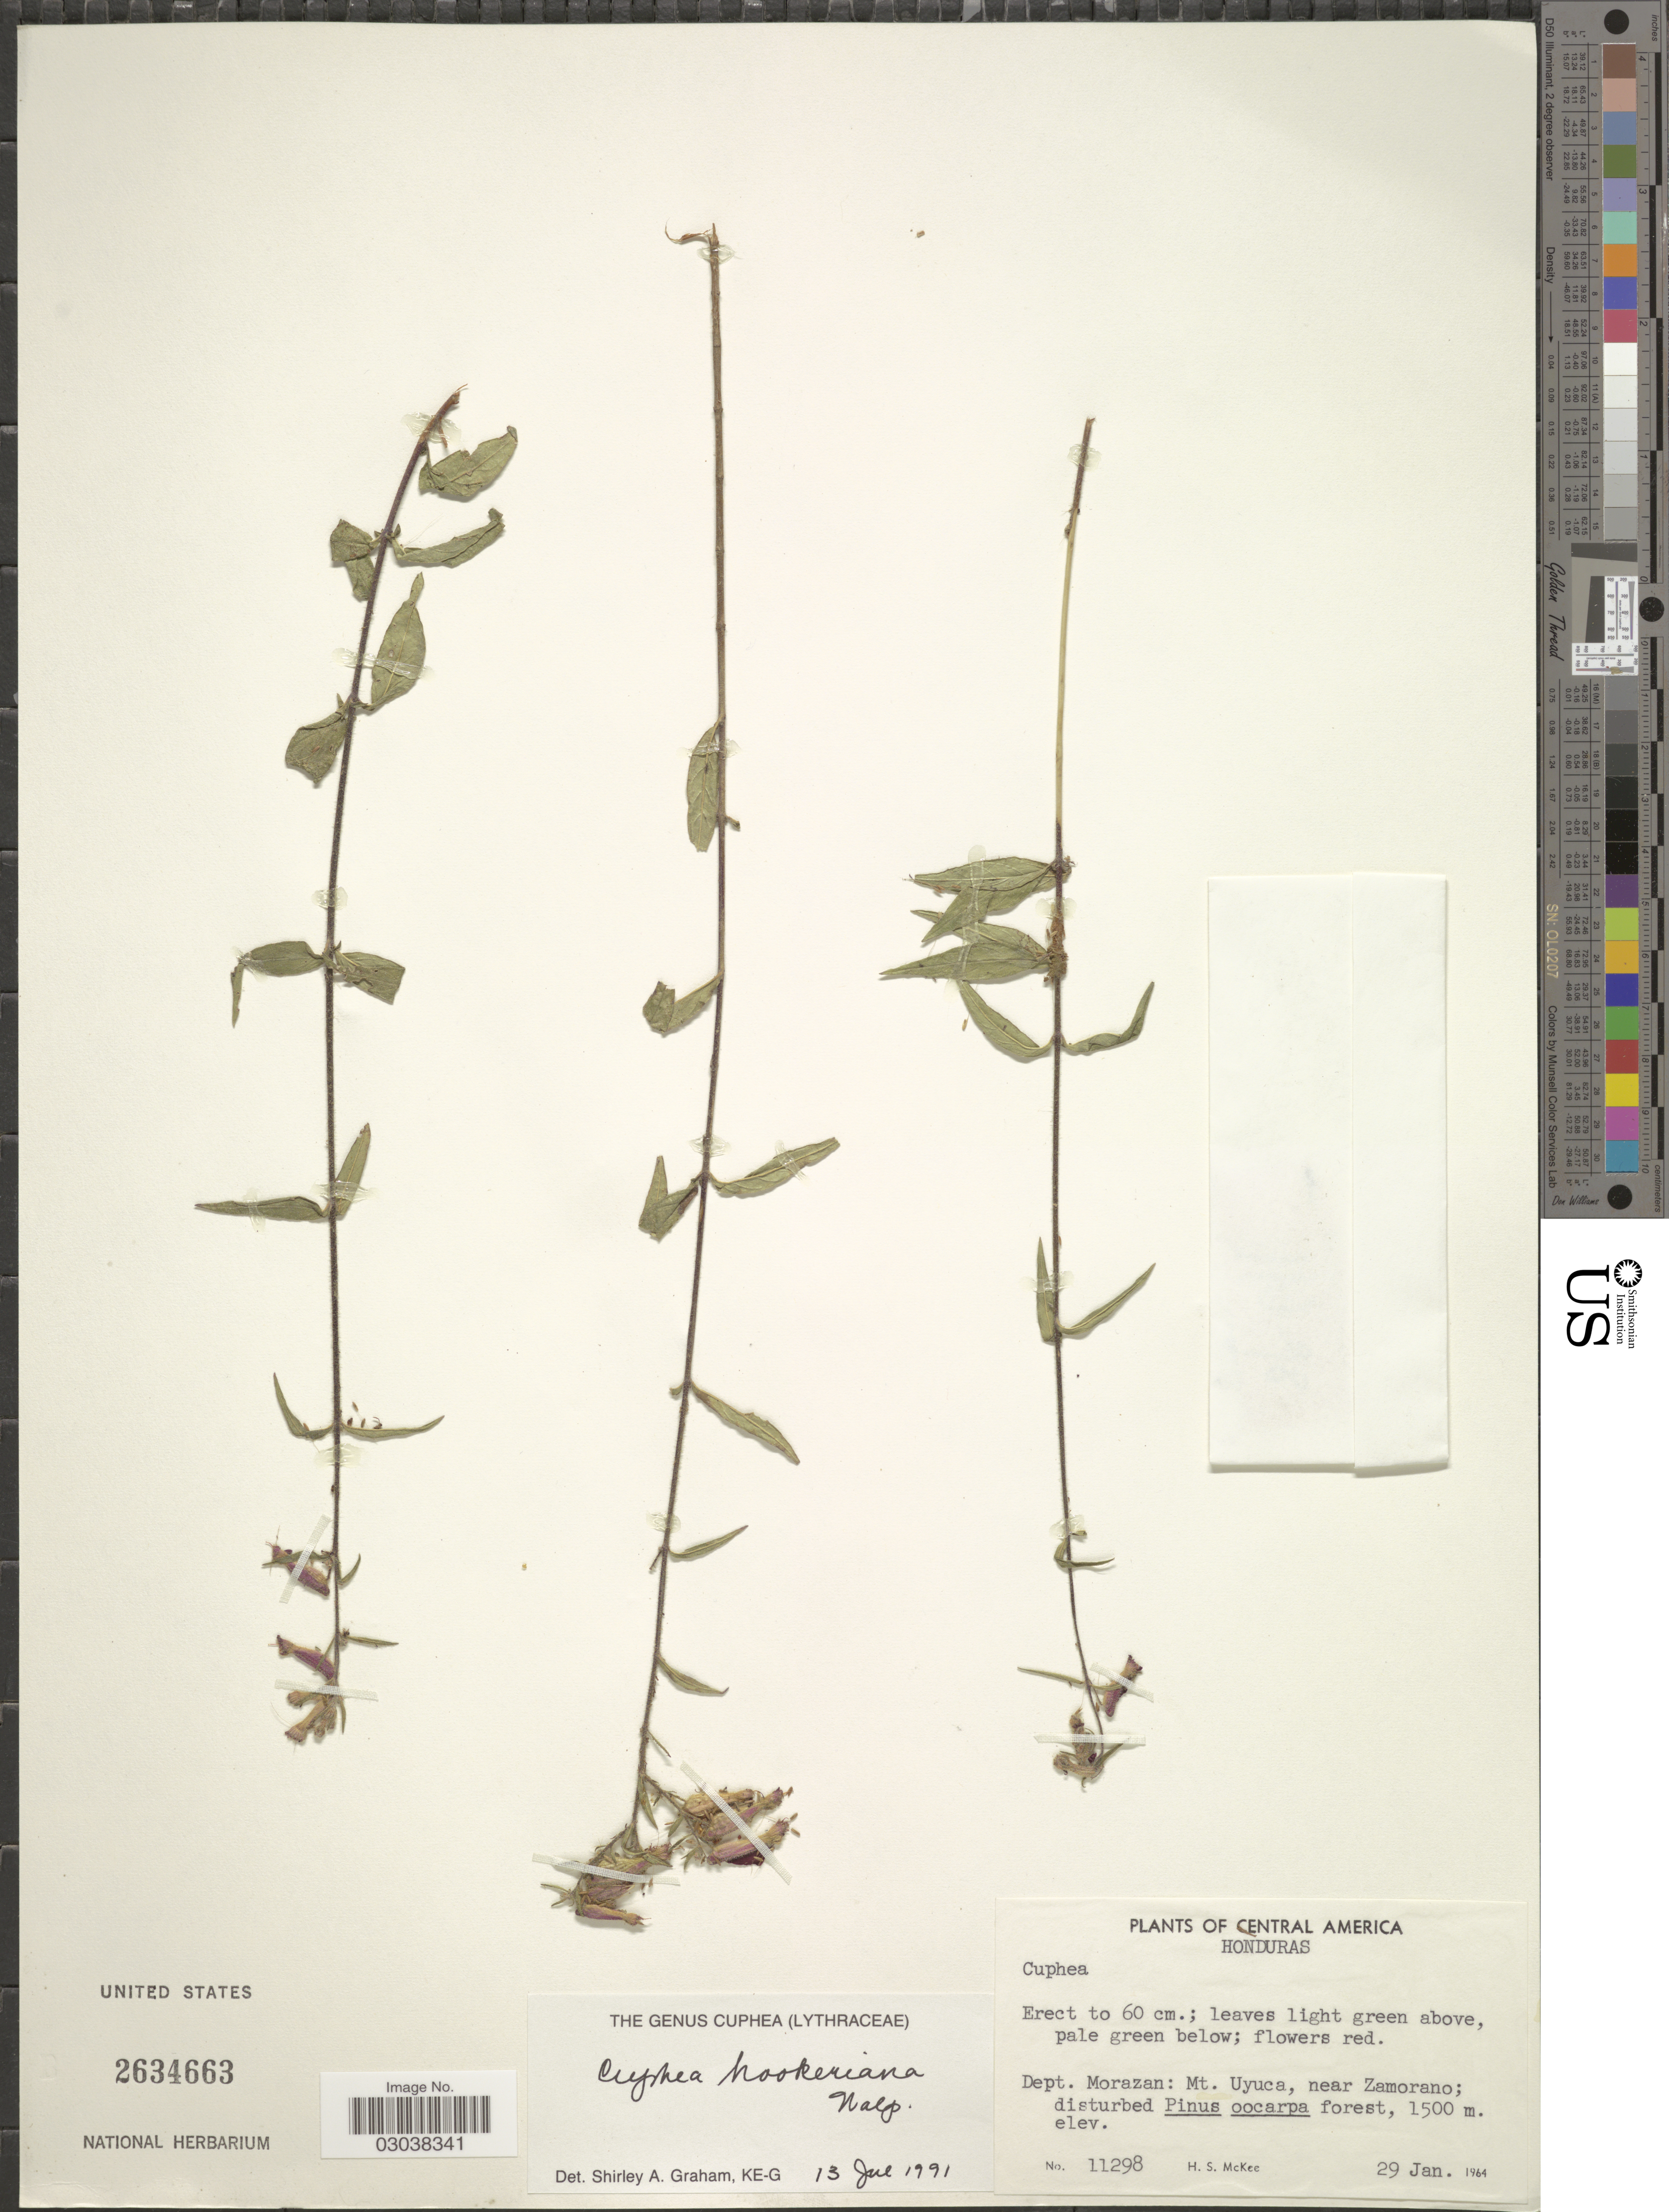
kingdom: Plantae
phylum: Tracheophyta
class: Magnoliopsida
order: Myrtales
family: Lythraceae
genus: Cuphea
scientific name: Cuphea hookeriana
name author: Walp.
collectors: H. S. McKee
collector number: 11298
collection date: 1964-01-29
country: Honduras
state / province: Fco. Morazán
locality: Dept. Morazan: Mt. Uyuca, near Zamorano.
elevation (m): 1500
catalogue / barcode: US 2634663